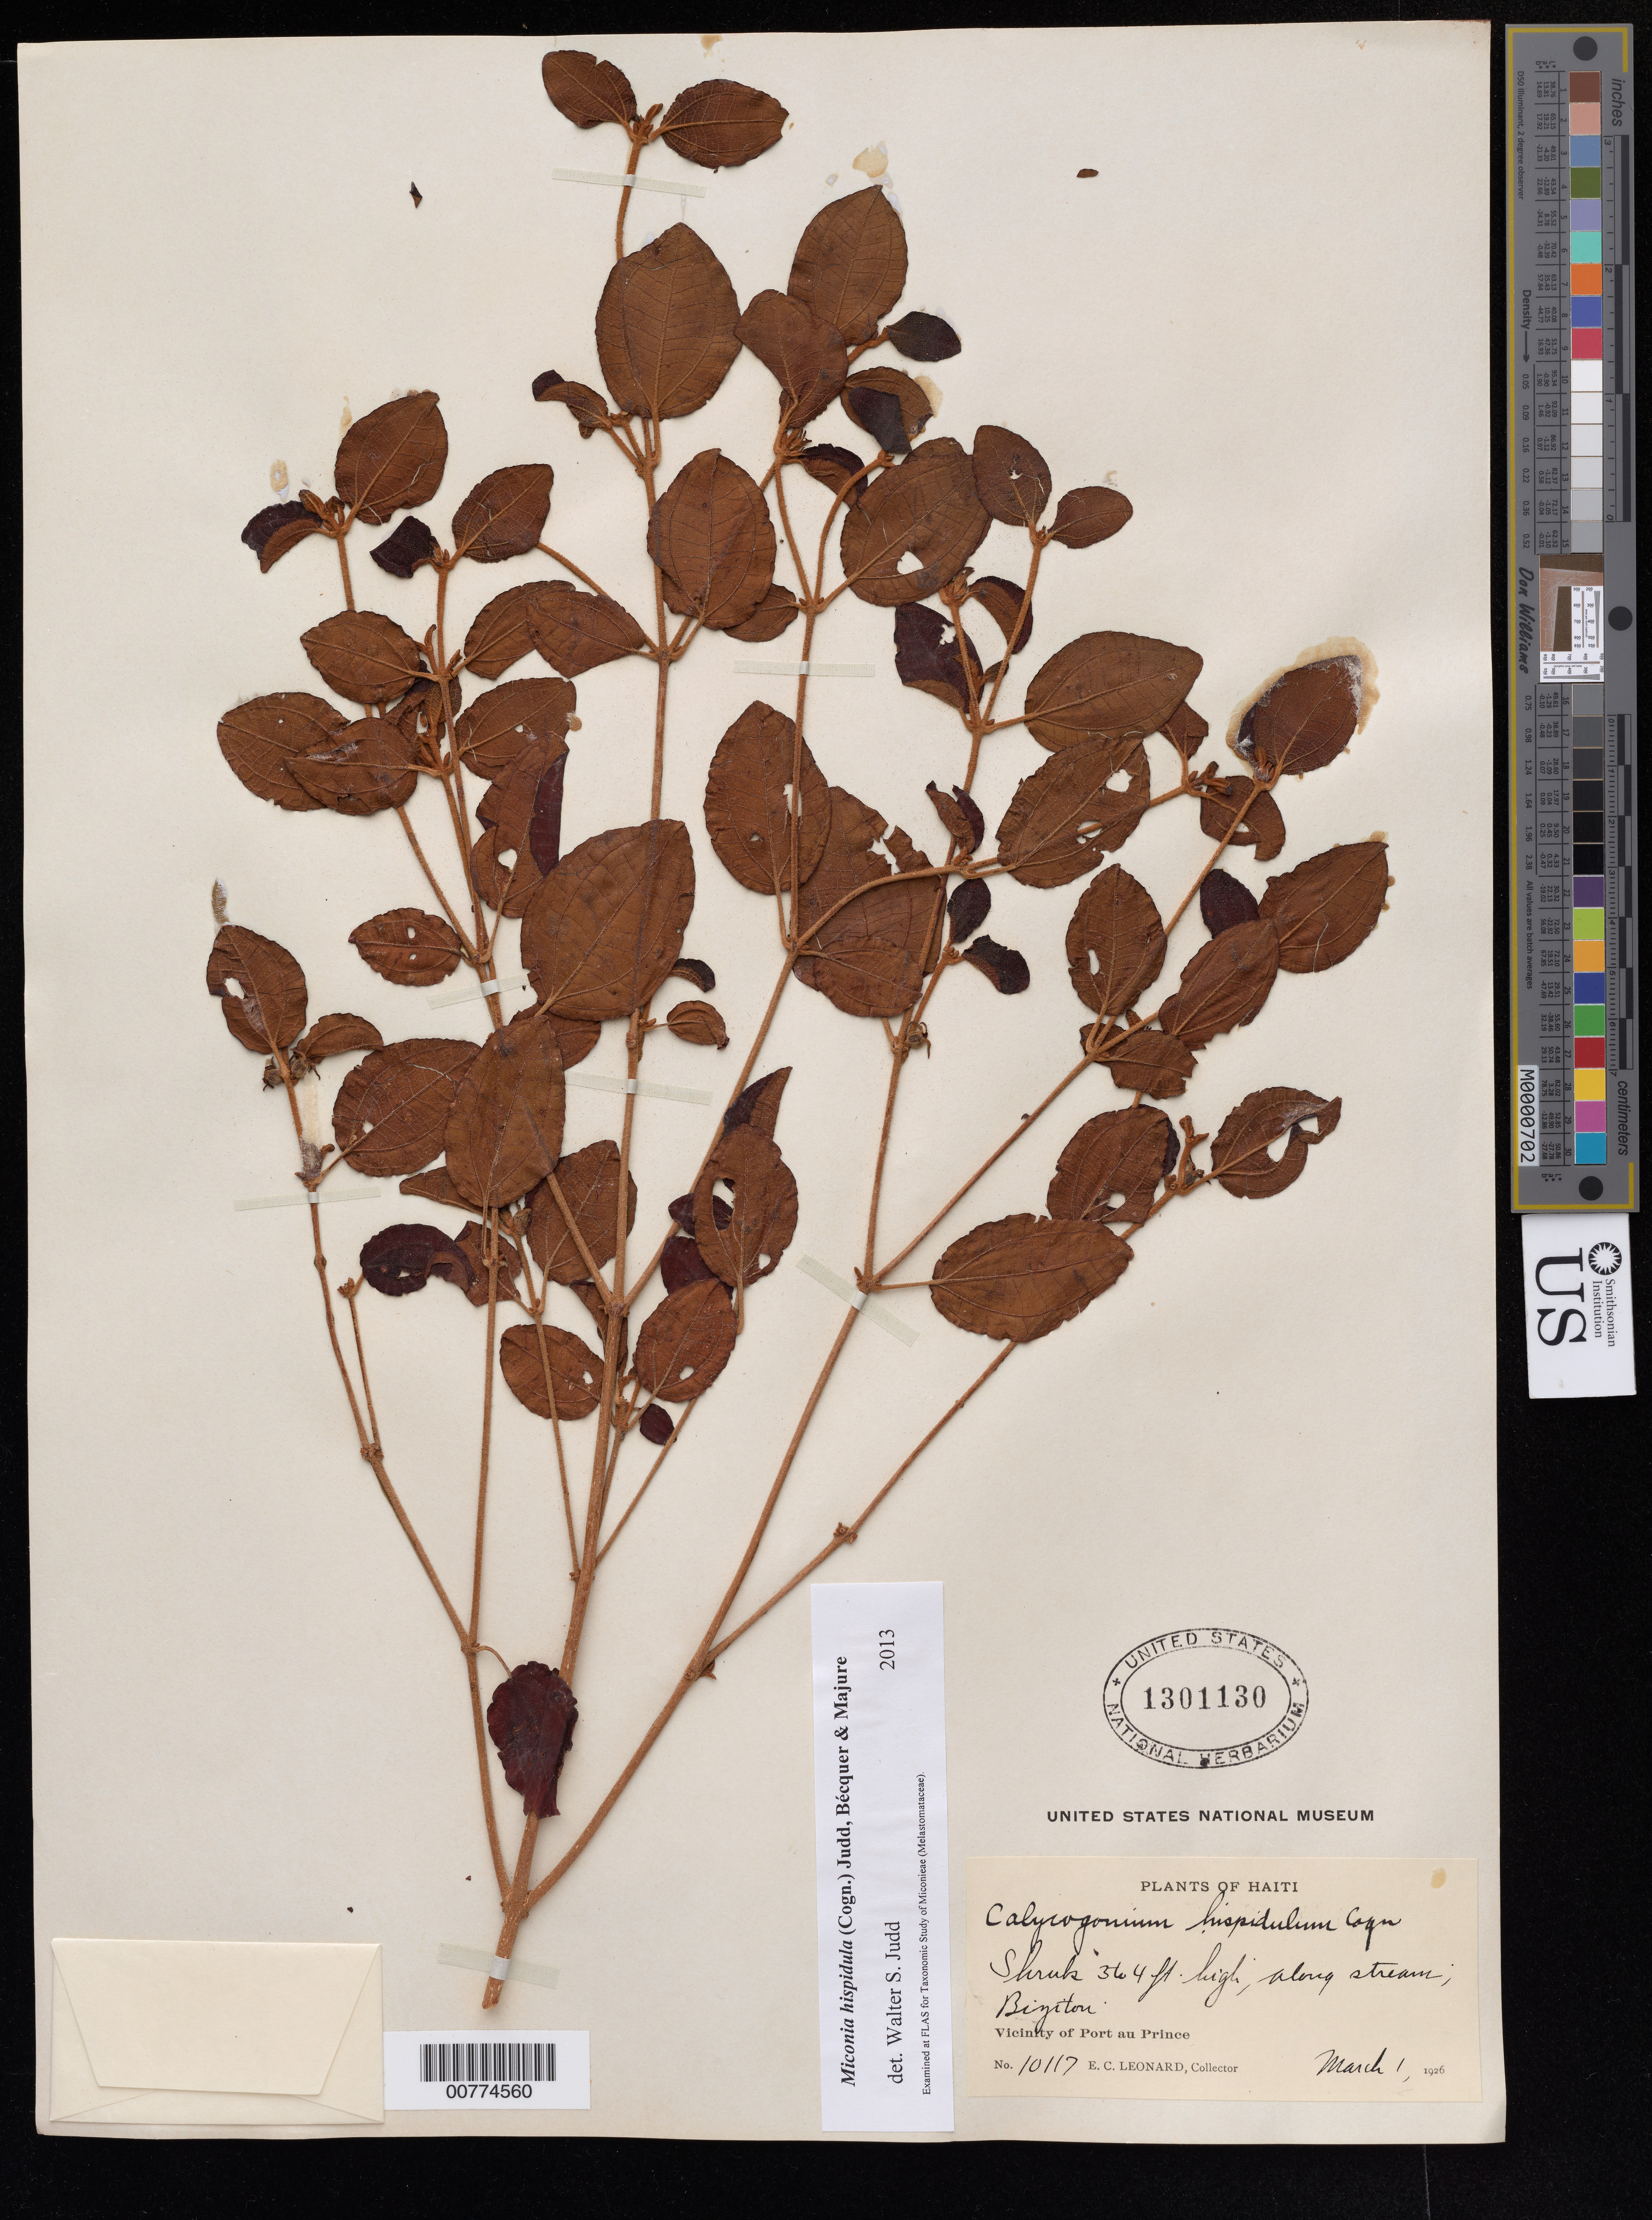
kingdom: Plantae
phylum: Tracheophyta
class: Magnoliopsida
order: Myrtales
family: Melastomataceae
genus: Miconia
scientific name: Miconia hispidula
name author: (Cogn.) Judd et al.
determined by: Judd, Walter S.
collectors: E. C. Leonard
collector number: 10117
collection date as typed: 01 Mar 1926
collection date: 1926-03-01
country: Haiti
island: Hispaniola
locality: Port au Prince, Biyiton.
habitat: Along stream.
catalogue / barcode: US 1301130